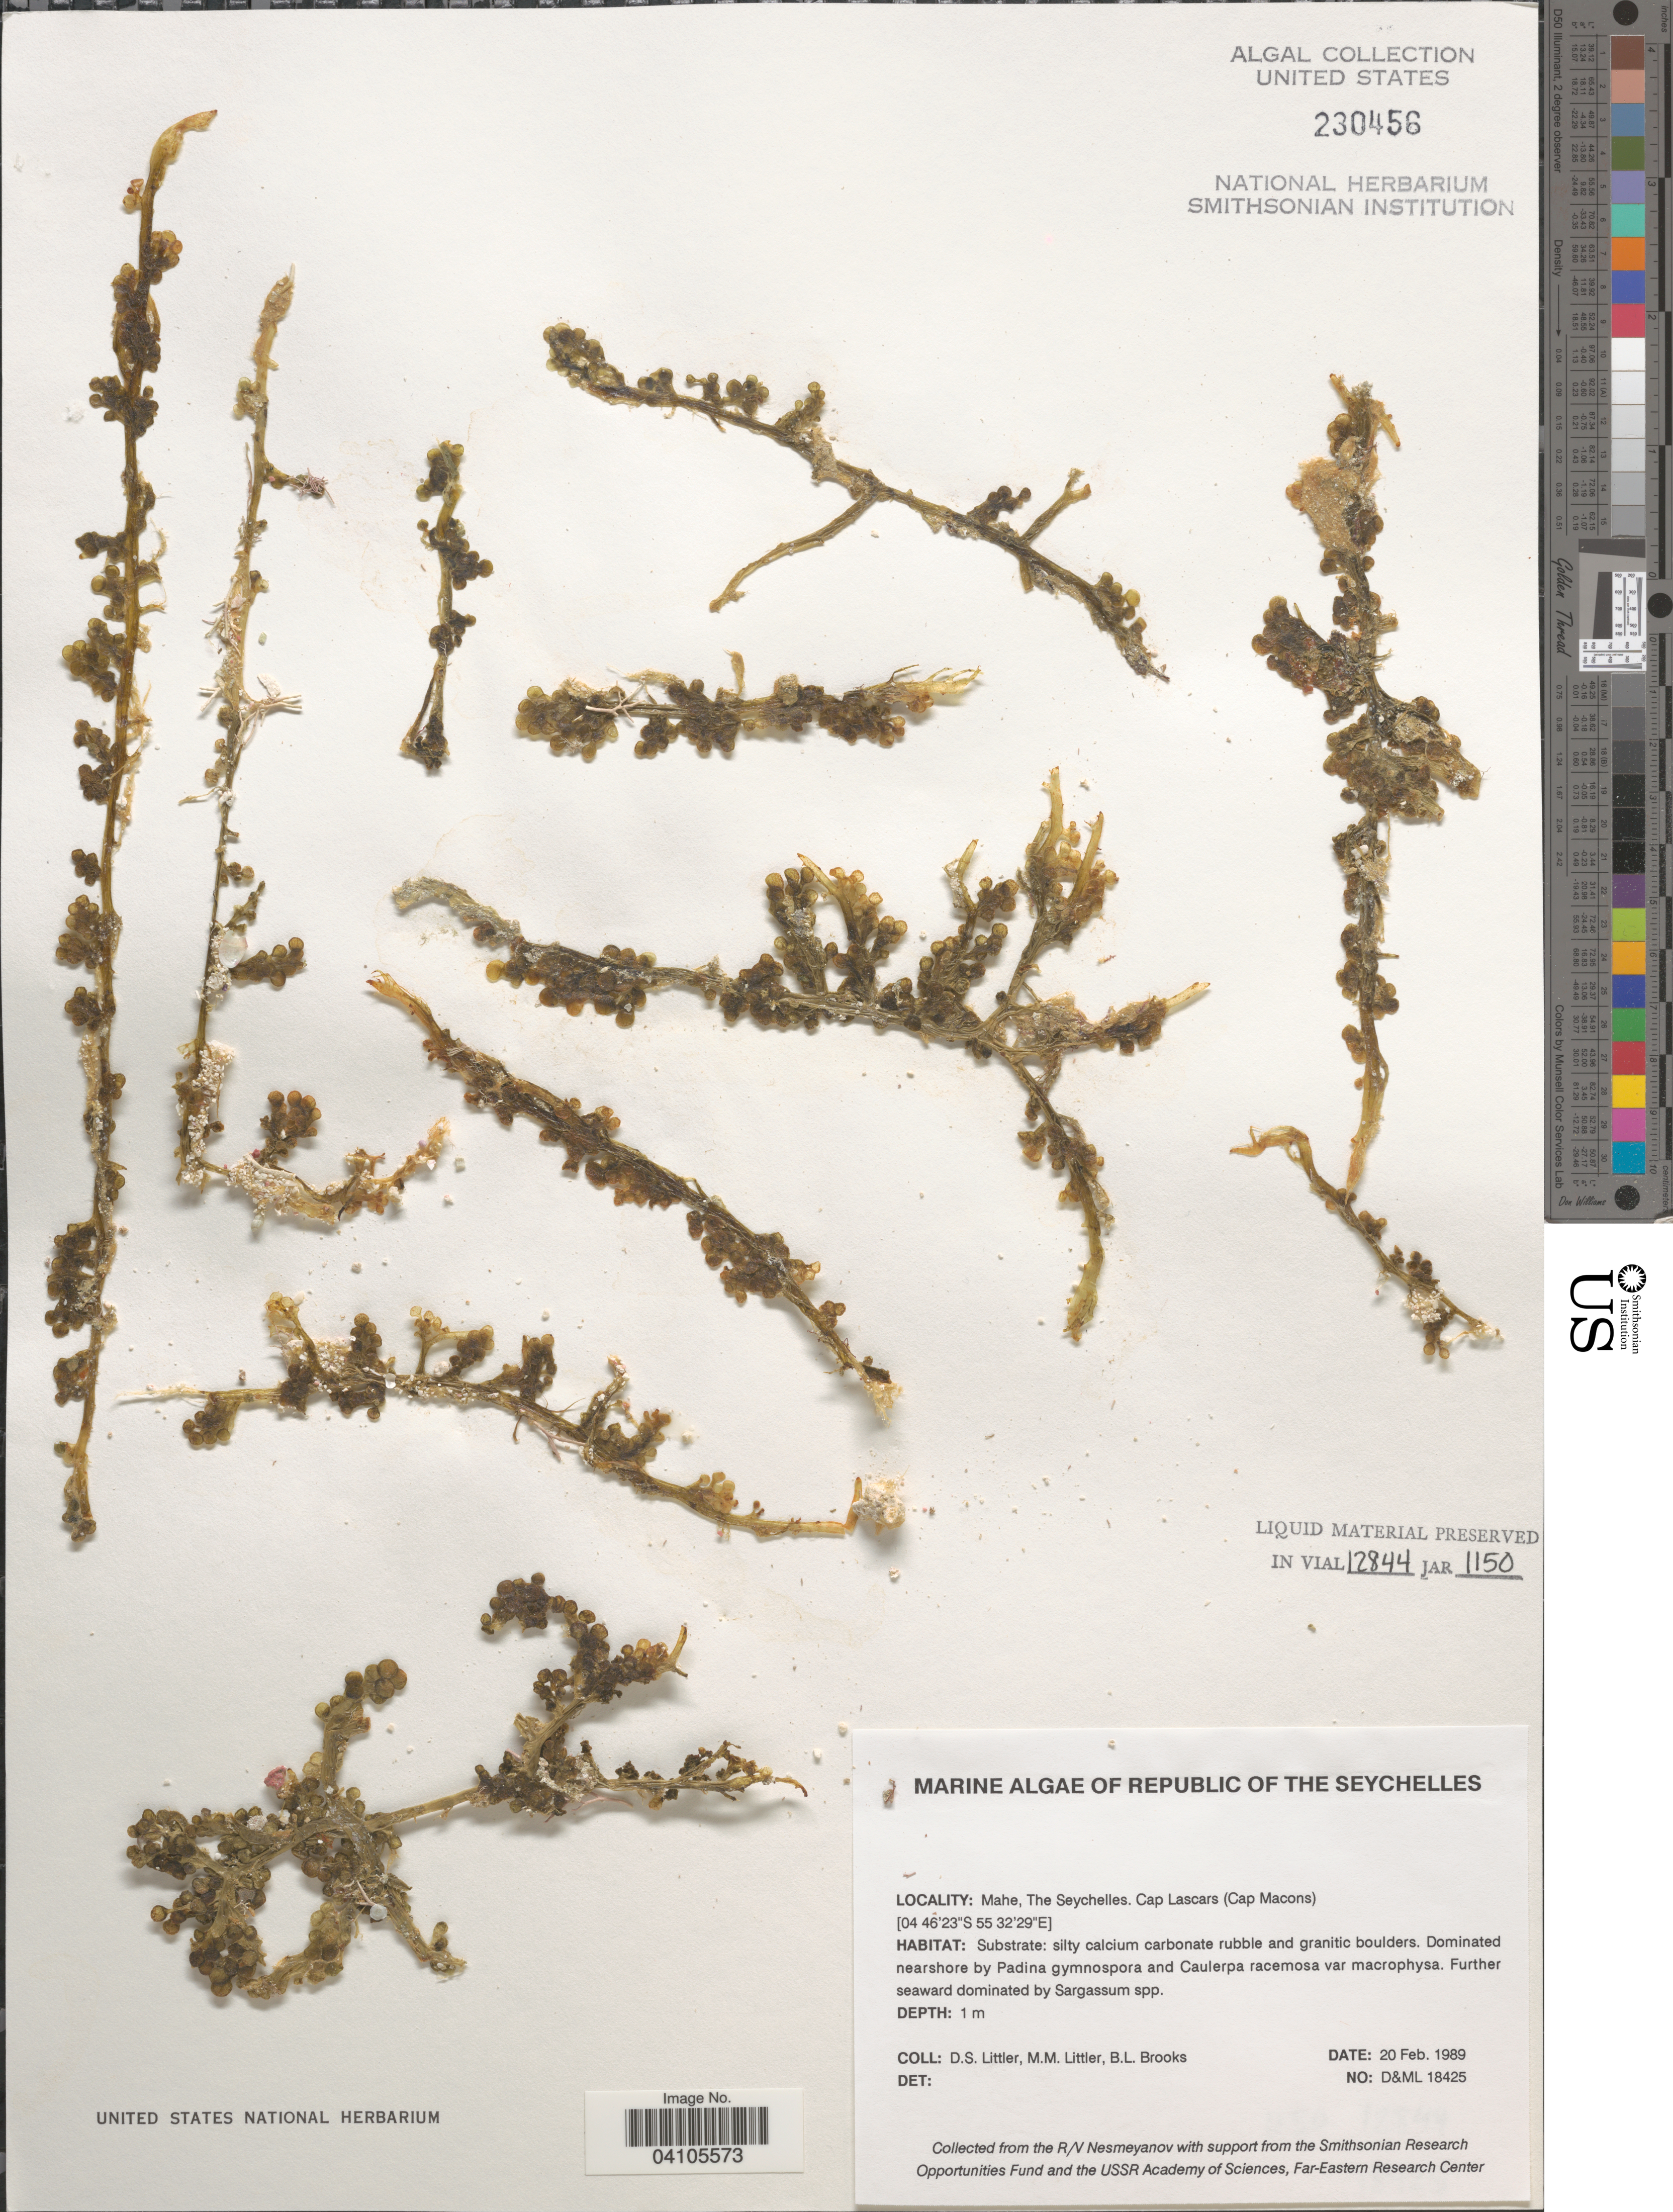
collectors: D. S. Littler & B. Brooks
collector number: D&ML 18425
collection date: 1989-02-20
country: Seychelles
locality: Mahe, Cap Lascars (Cap Macons).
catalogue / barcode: US 230456